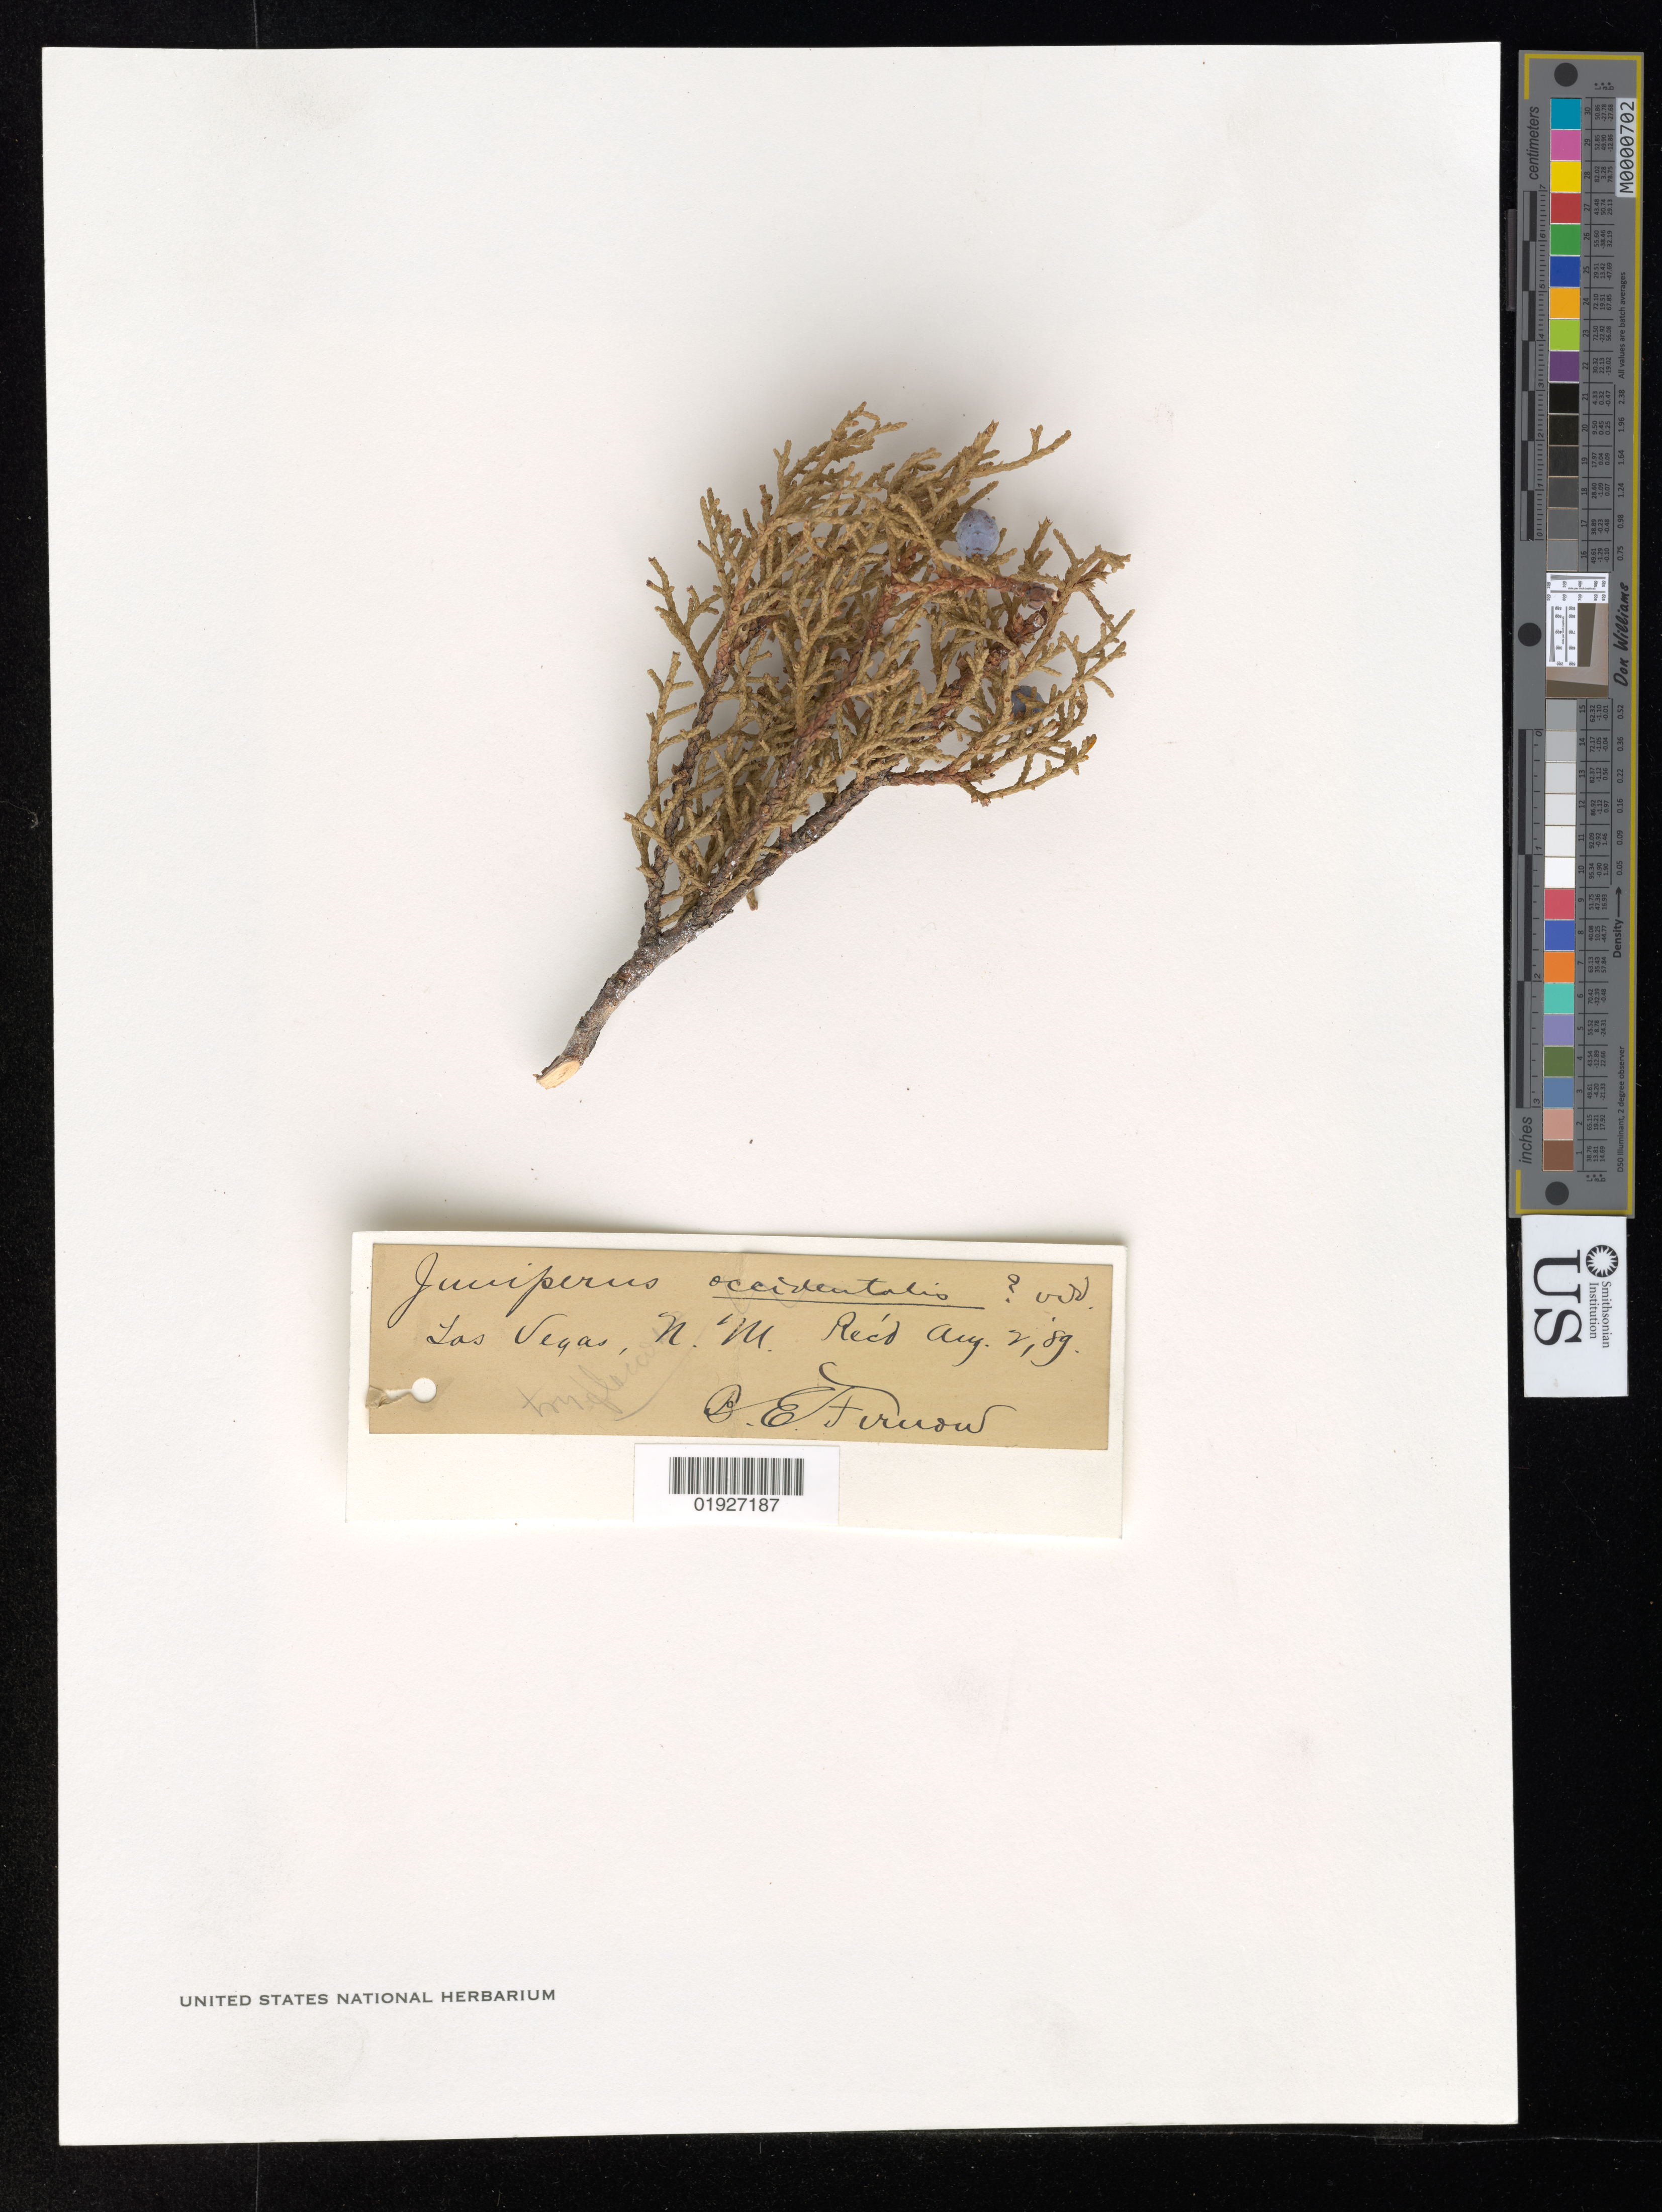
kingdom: Plantae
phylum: Tracheophyta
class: Pinopsida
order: Pinales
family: Cupressaceae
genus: Juniperus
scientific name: Juniperus communis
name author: L.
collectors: B. Fernow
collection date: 1889-08-02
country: United States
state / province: New Mexico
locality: Las Vegas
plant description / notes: Identification is unclear.